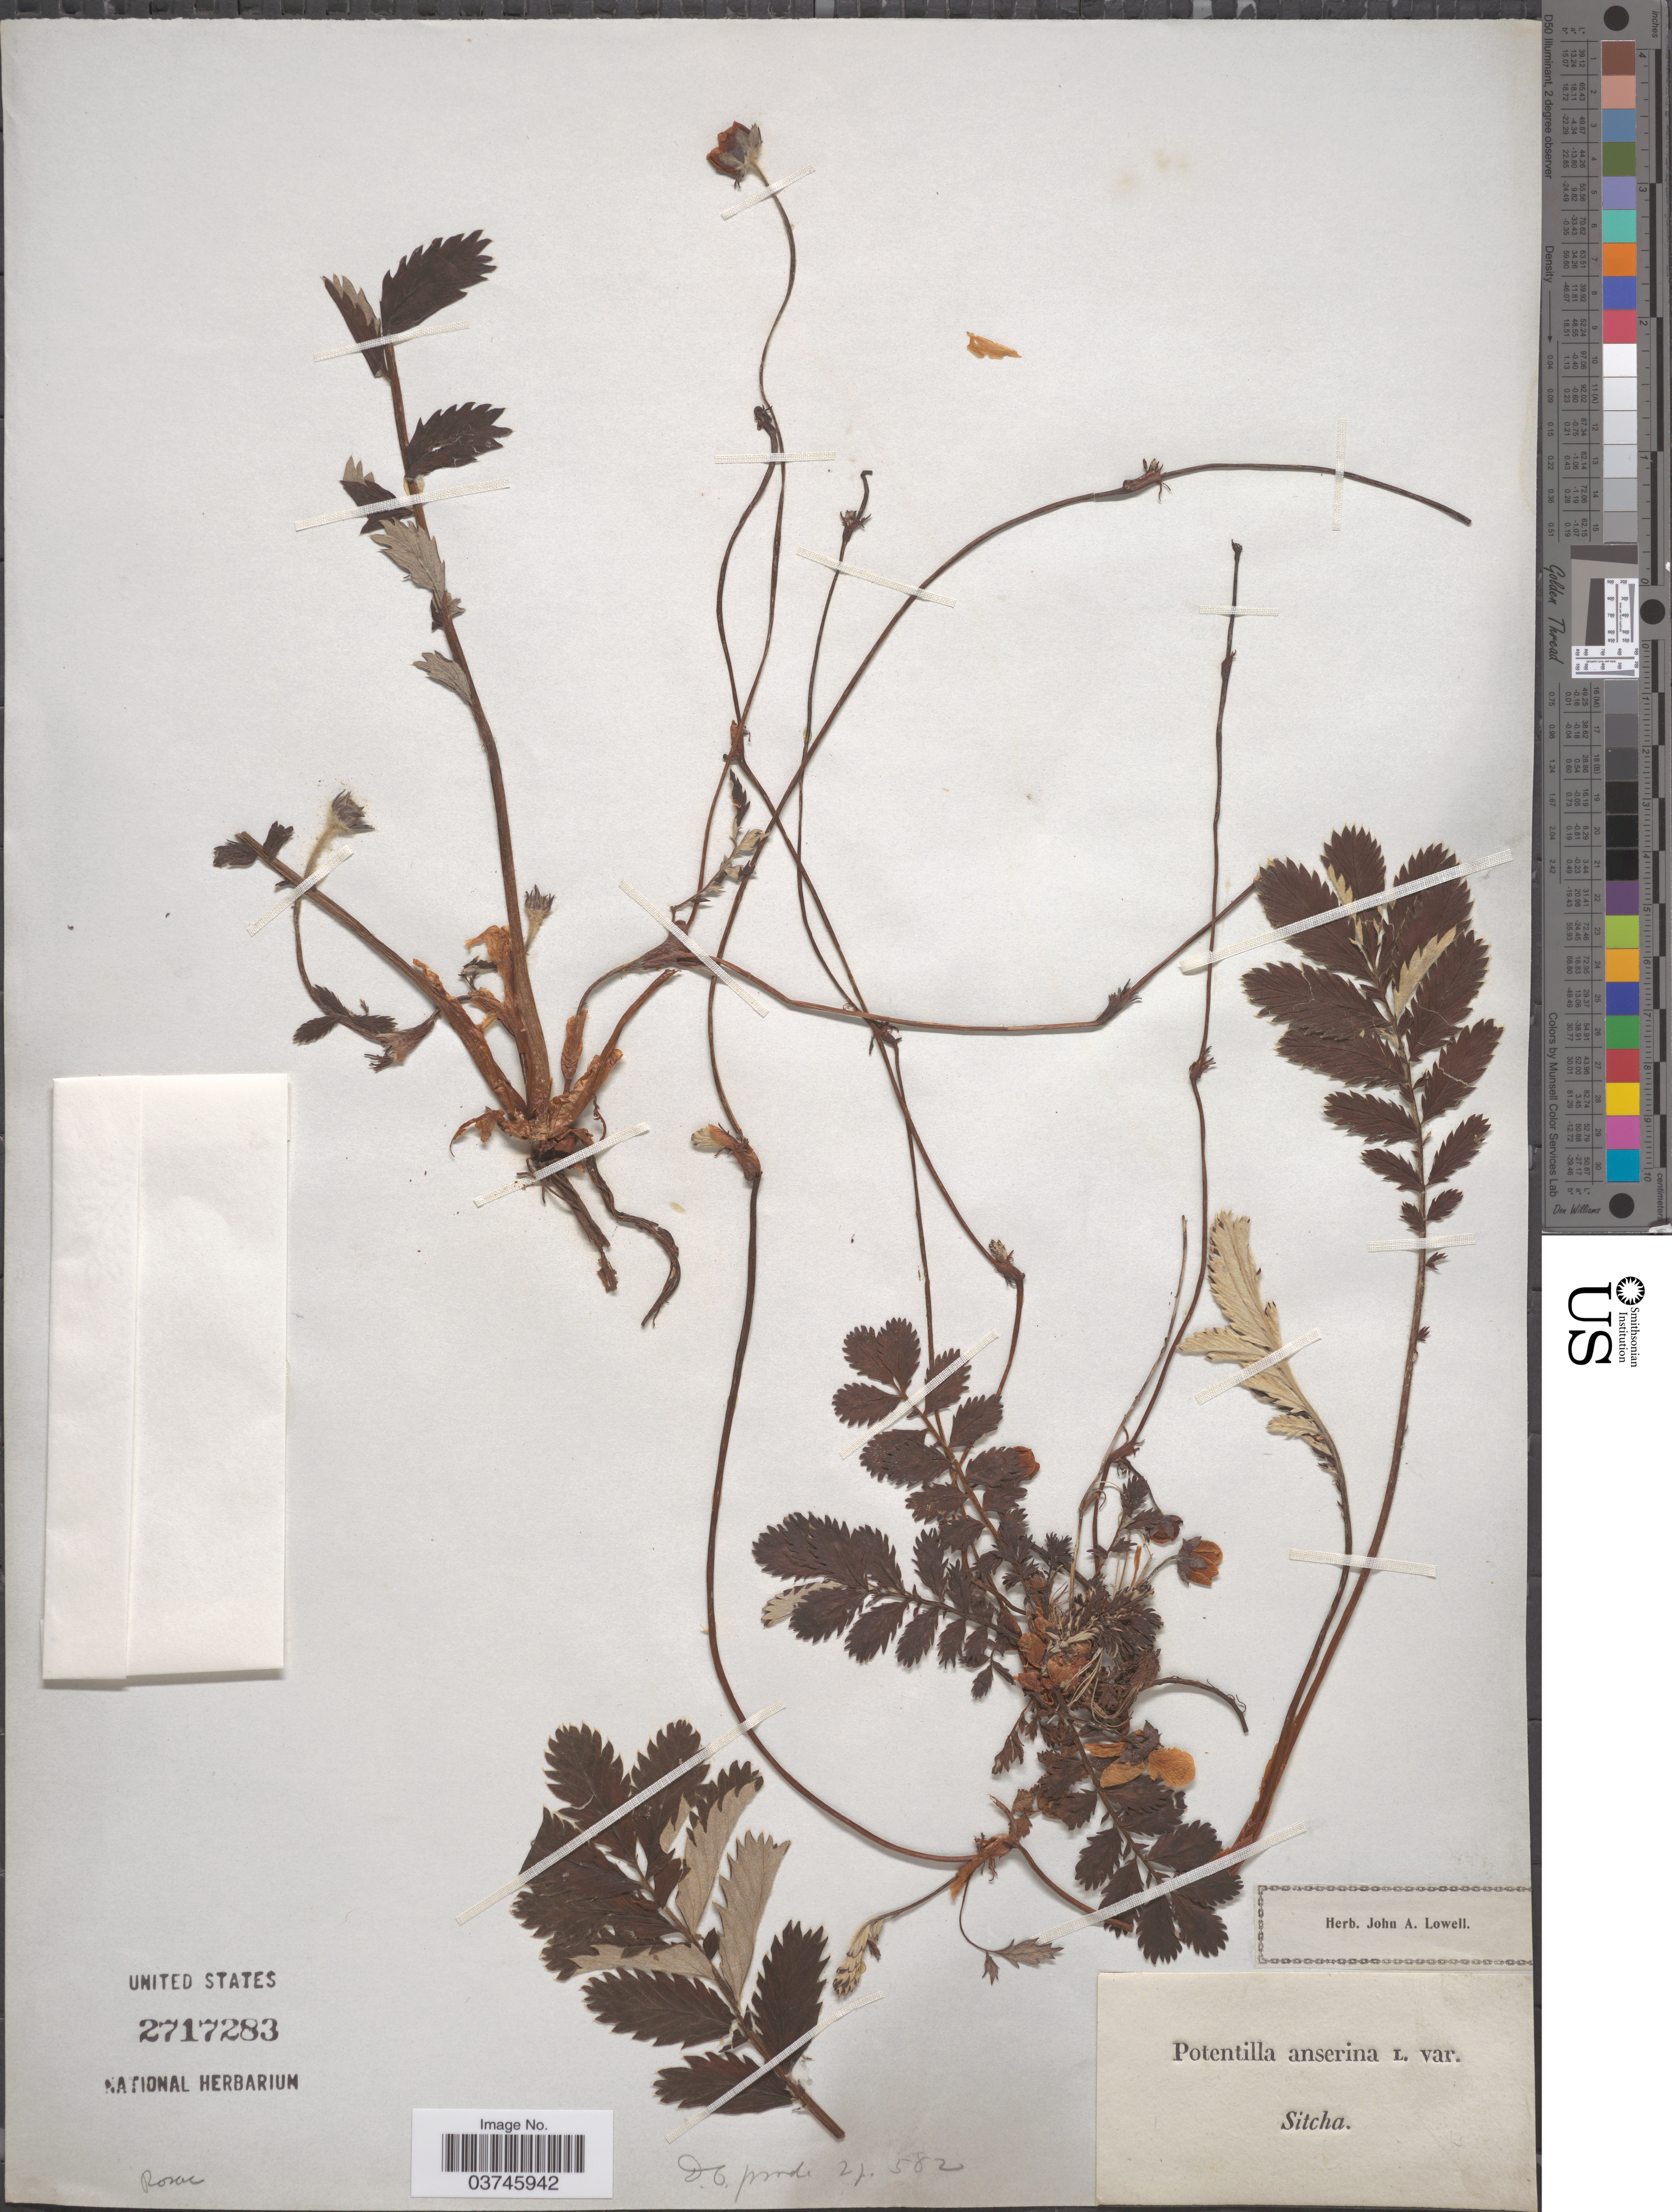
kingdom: Plantae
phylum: Tracheophyta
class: Magnoliopsida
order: Rosales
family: Rosaceae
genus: Argentina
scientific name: Argentina anserina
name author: (L.) Rydb.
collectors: ex herb. John A. Lowell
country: United States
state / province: Alaska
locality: Sitcha.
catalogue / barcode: US 2717283